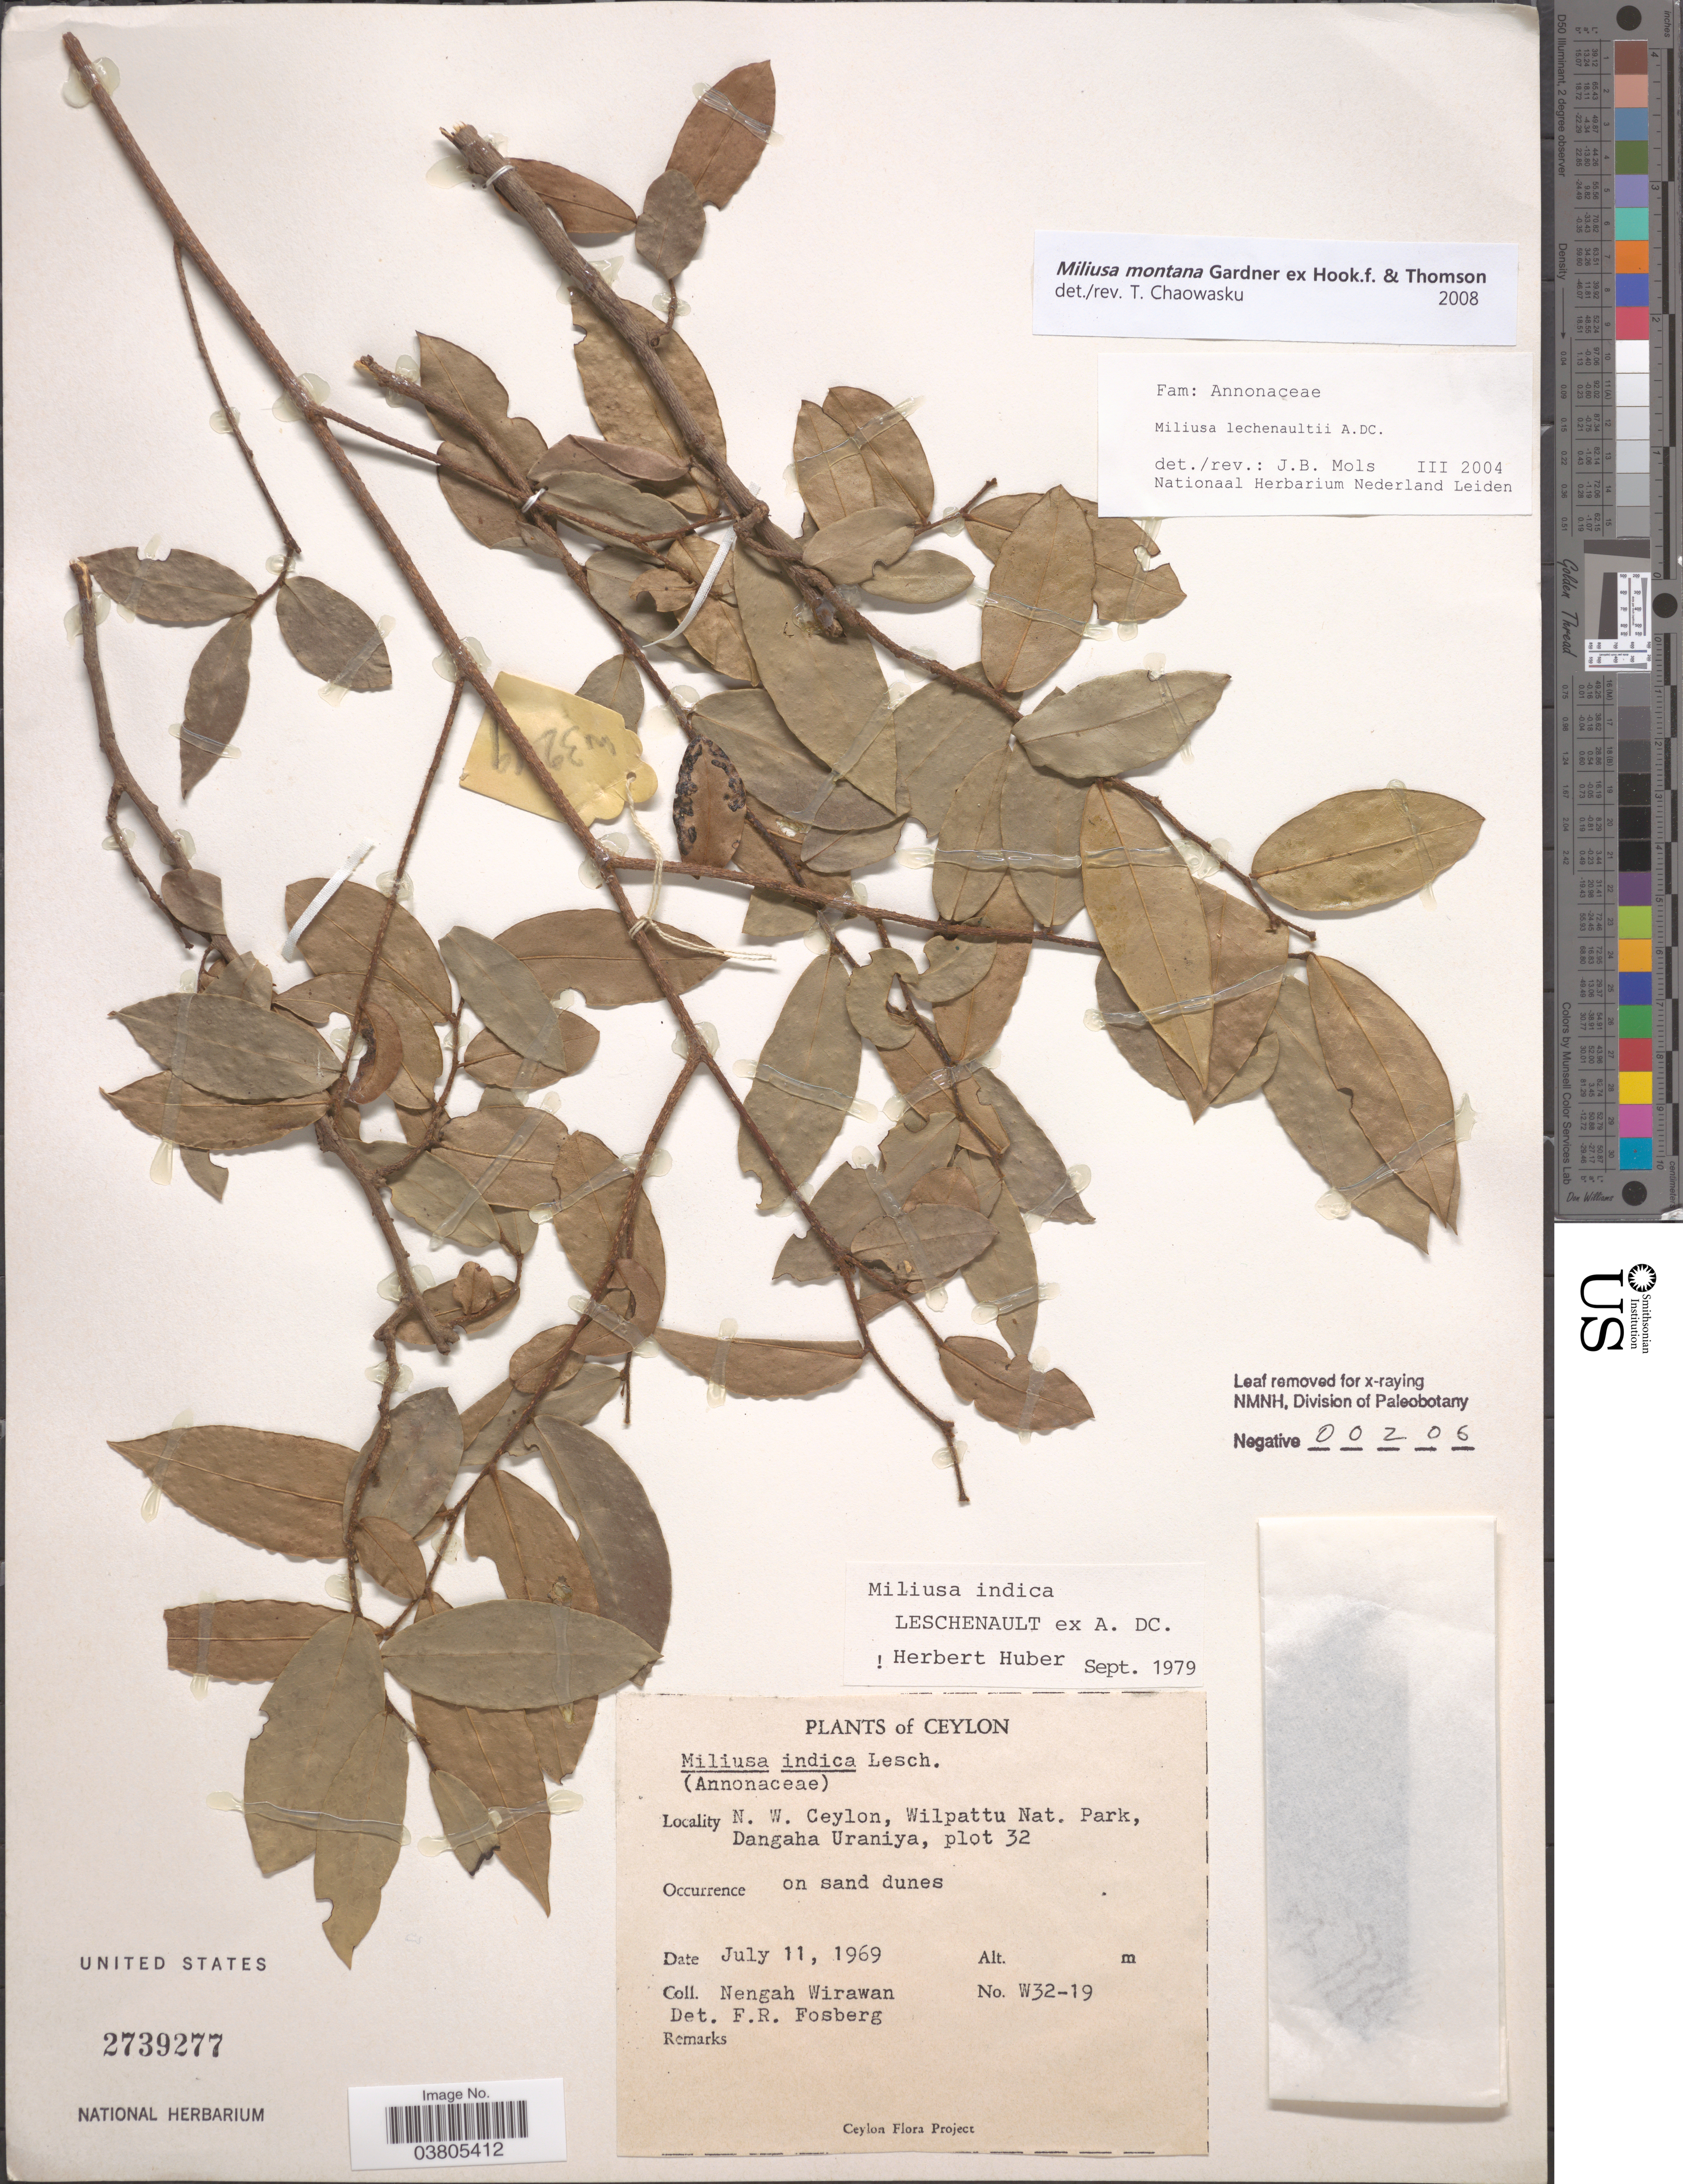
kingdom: Plantae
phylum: Tracheophyta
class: Magnoliopsida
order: Magnoliales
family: Annonaceae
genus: Miliusa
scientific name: Miliusa montana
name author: Gardner ex Hook. f. & Thomson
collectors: N. Wirawan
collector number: W32-19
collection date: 1969-07-11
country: Sri Lanka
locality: Ceylon. N. W. Ceylon, Wilpattu Nat. Park, Dangaha Uraniya, plot 32.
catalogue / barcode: US 2739277